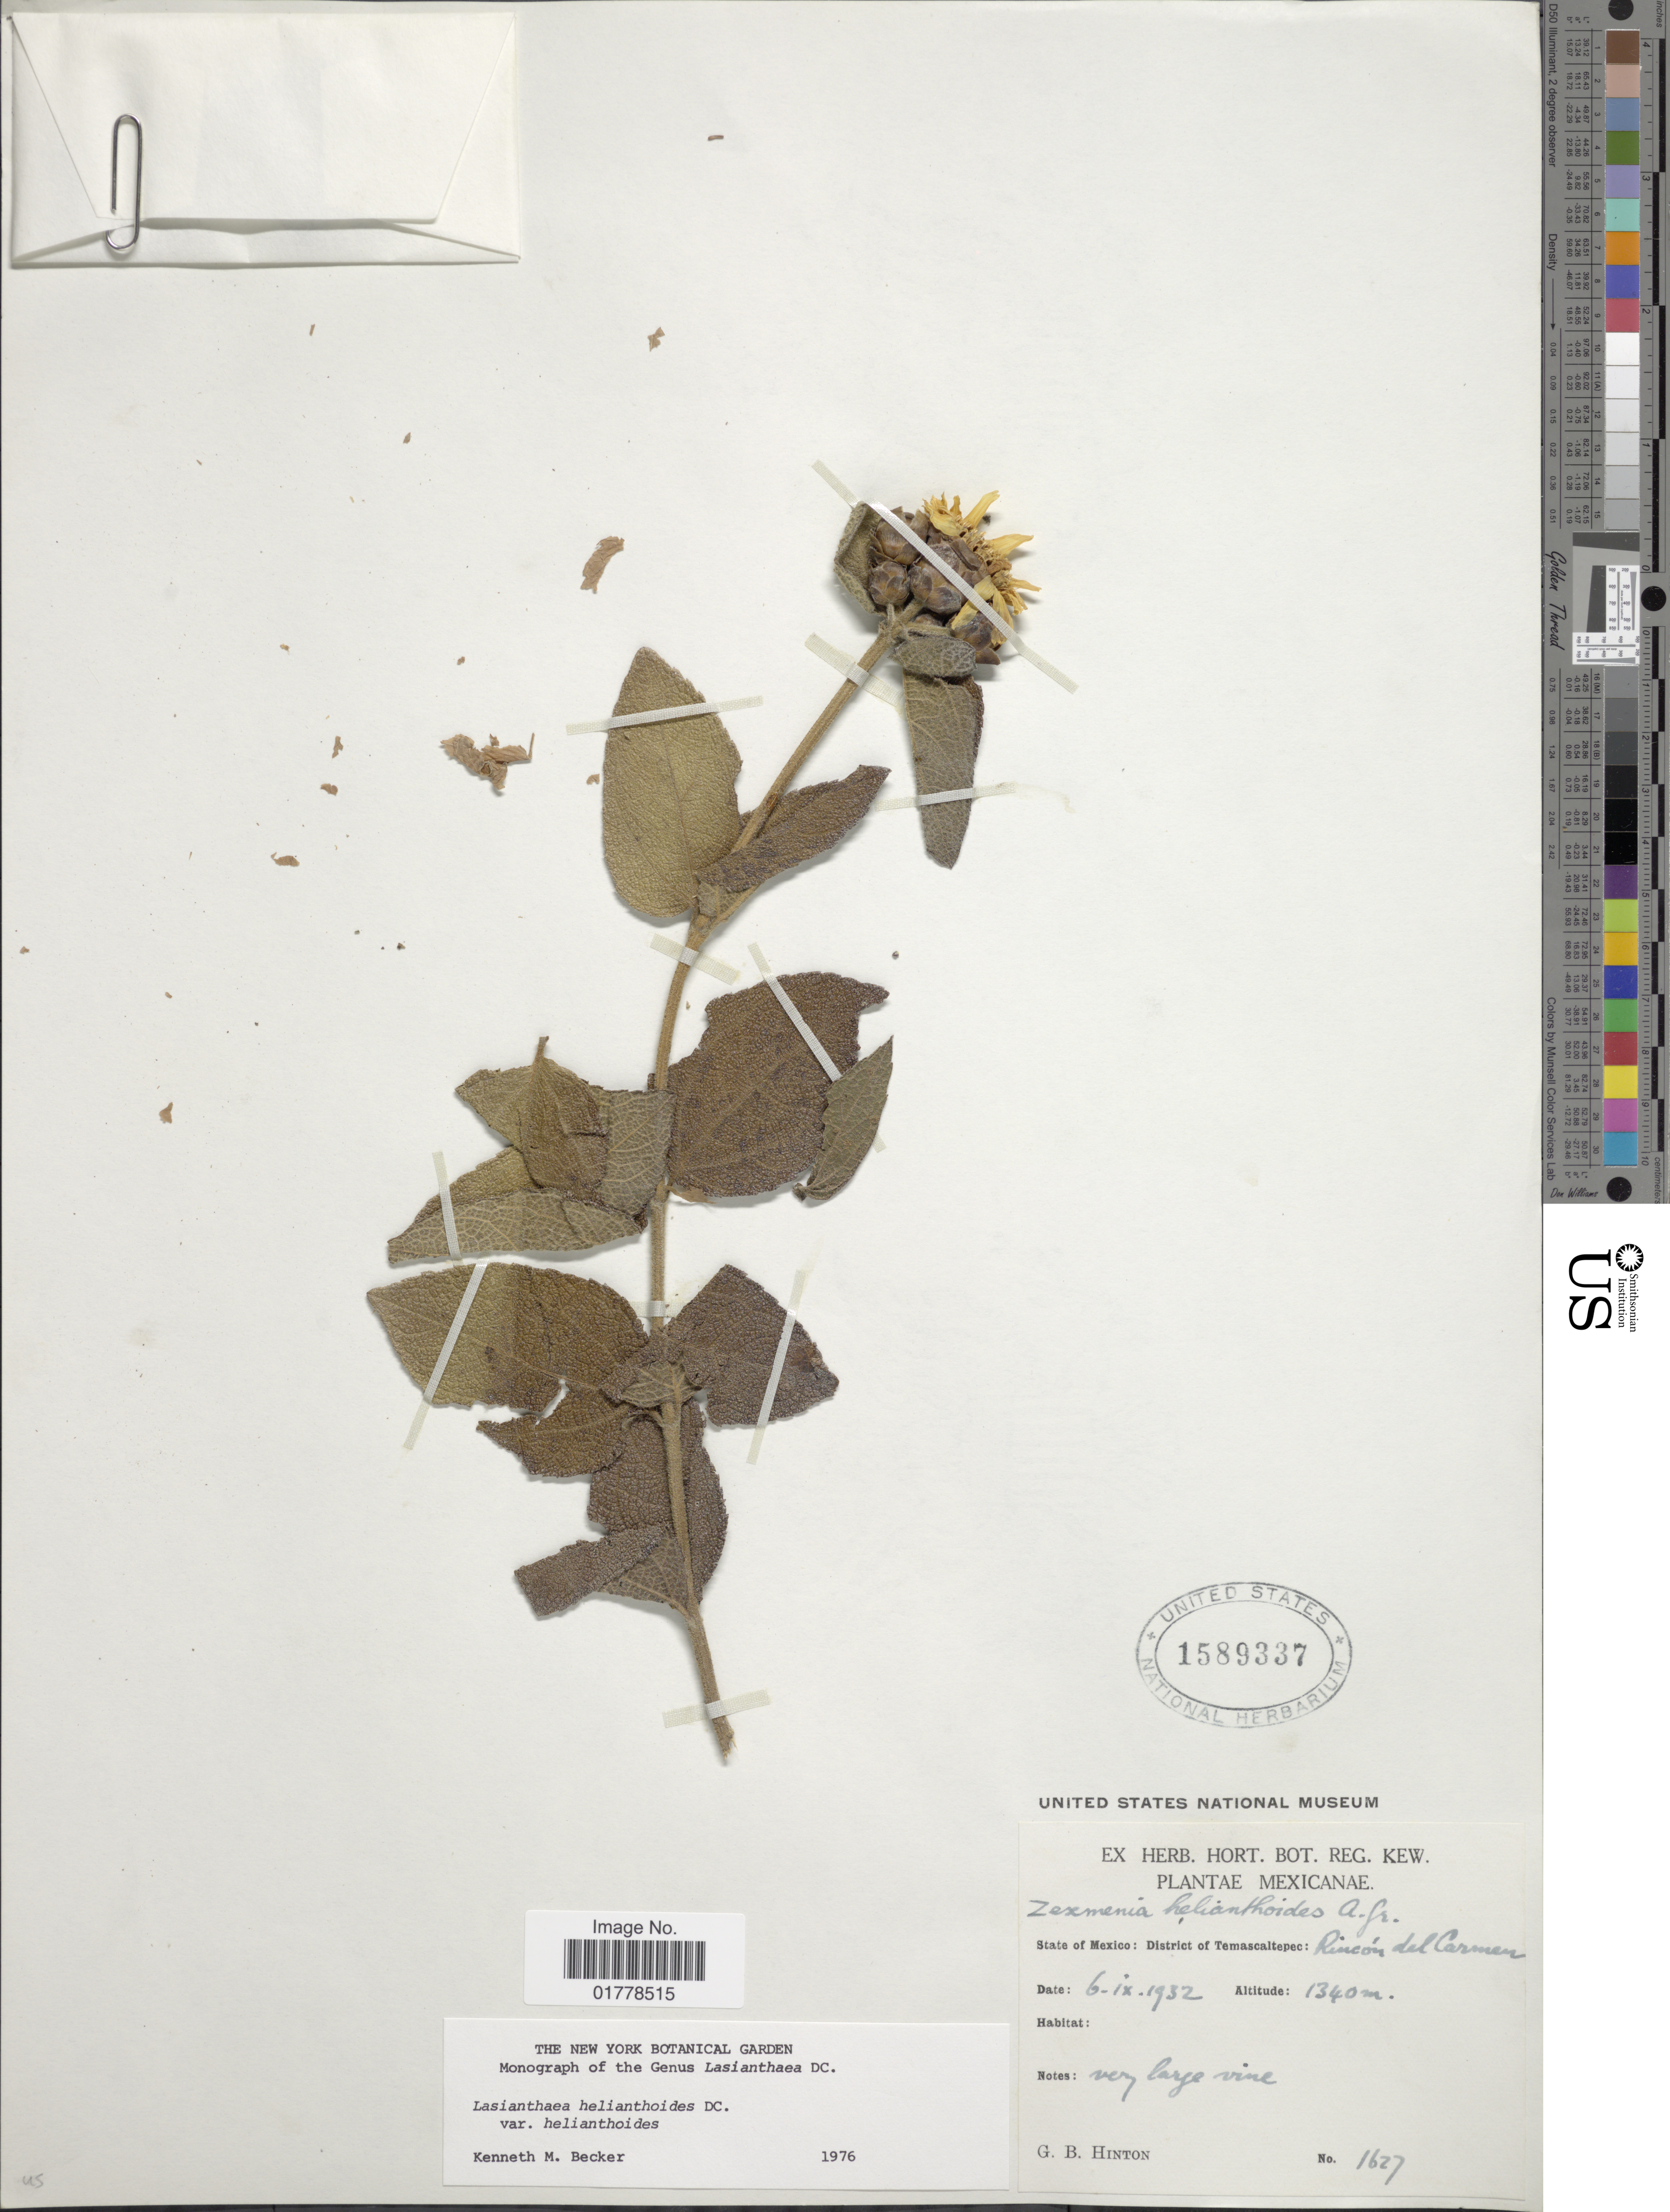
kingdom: Plantae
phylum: Tracheophyta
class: Magnoliopsida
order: Asterales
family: Asteraceae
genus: Lasianthaea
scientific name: Lasianthaea helianthoides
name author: Zucc. & DC.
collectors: G. B. Hinton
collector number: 1627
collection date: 1932-09-06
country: Mexico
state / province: México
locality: State of Mexico: District of Temascaltepec: Rincón del Carmen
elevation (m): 1340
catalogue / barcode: US 1589337